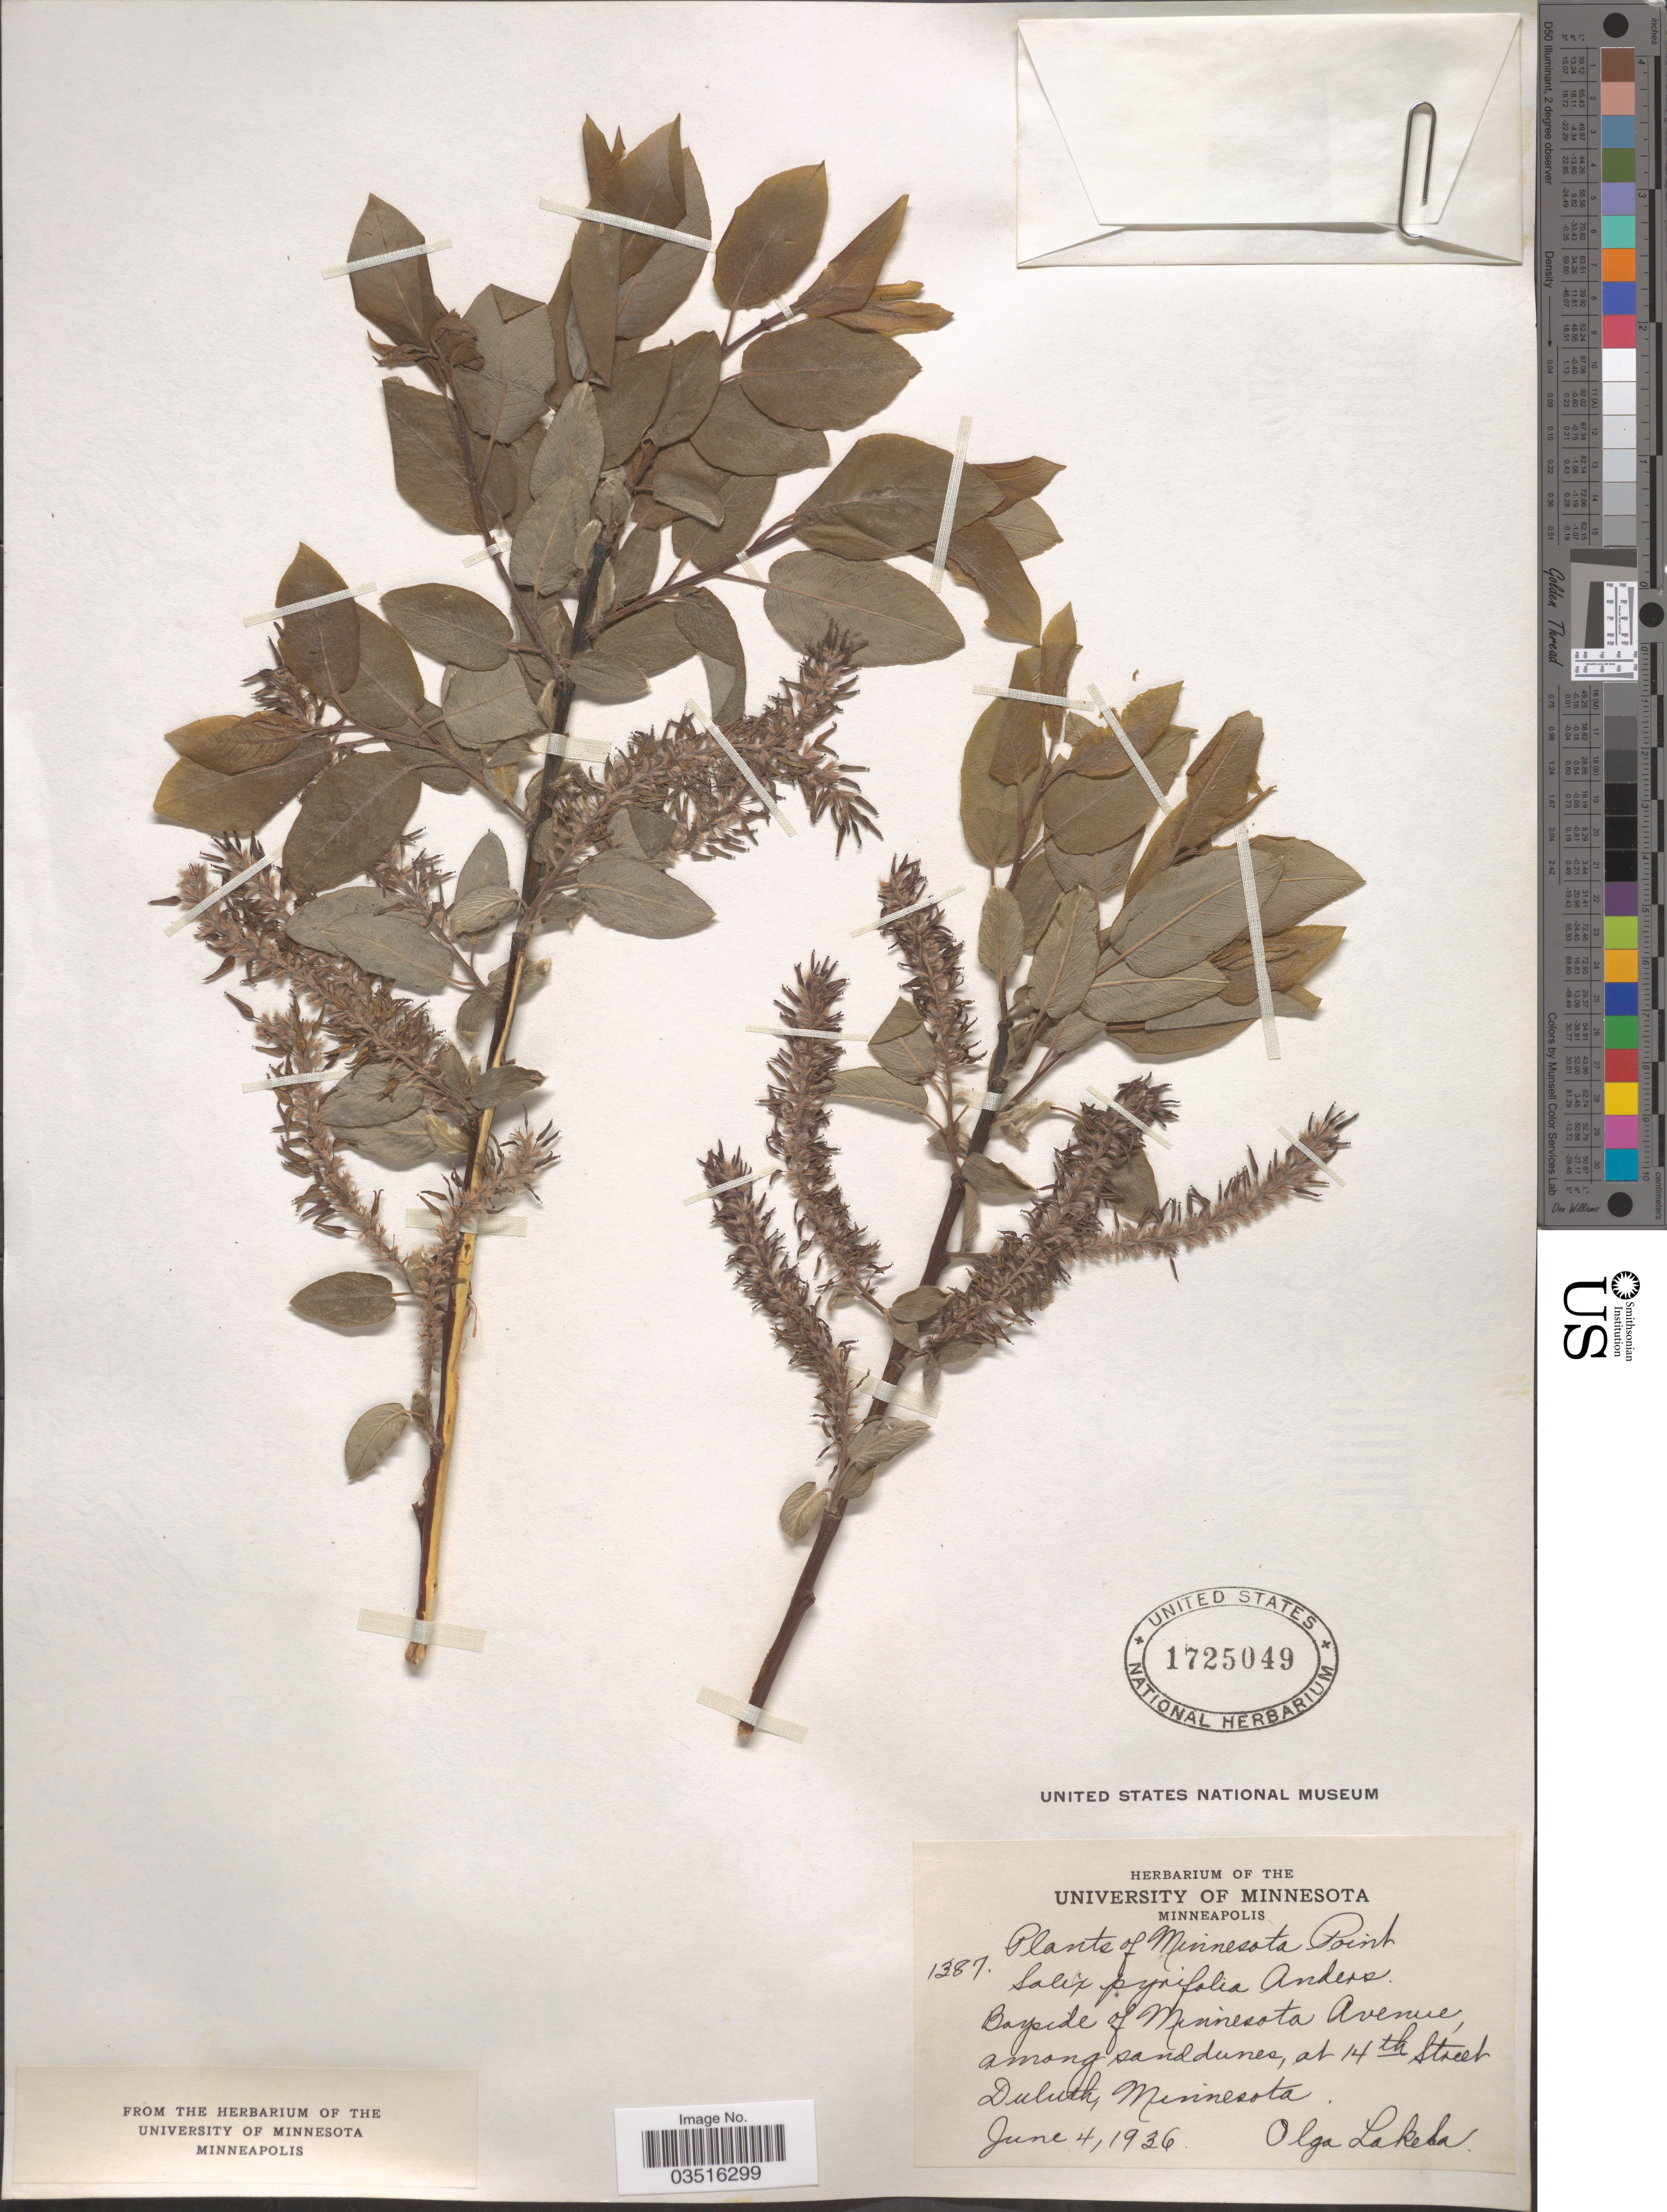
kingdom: Plantae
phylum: Tracheophyta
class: Magnoliopsida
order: Malpighiales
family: Salicaceae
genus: Salix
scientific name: Salix pyrifolia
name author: Ledeb.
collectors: O. K. Lakela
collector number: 1387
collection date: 1936-06-04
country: United States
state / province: Minnesota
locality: Bayside of Minnesota Avenue, among sand dunes, at 14th Street Duluth.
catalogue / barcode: US 1725049